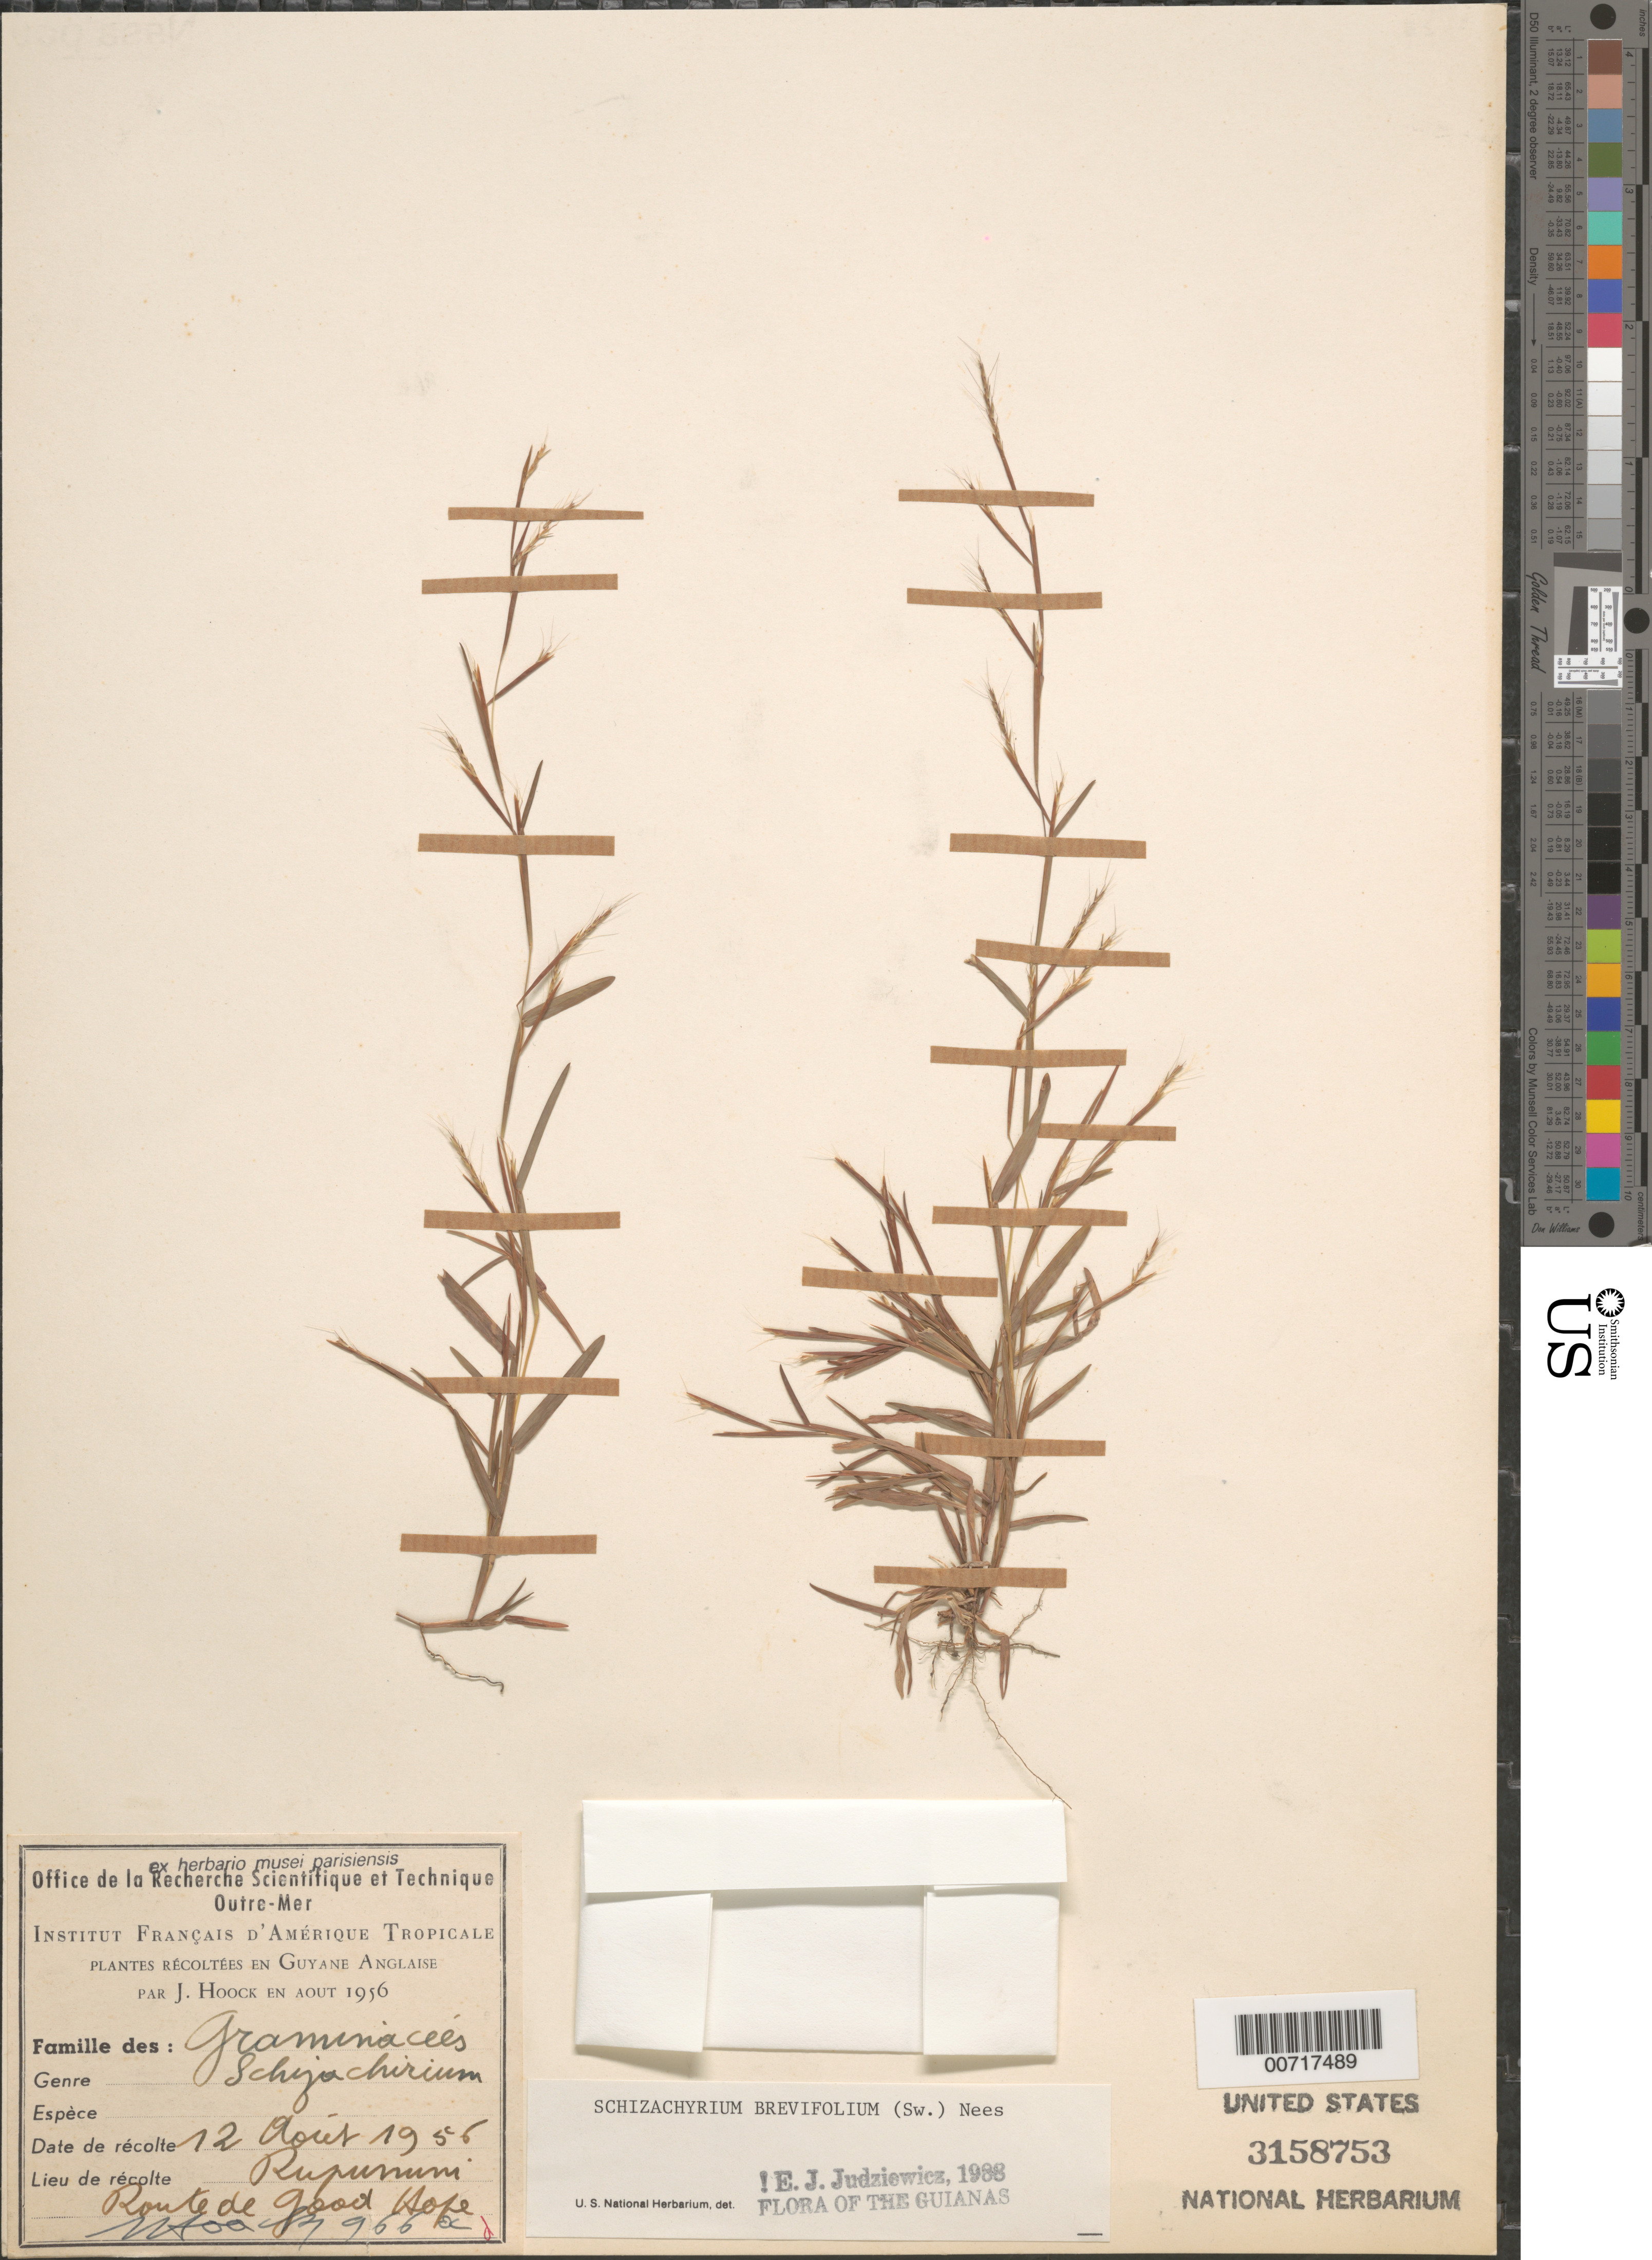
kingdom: Plantae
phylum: Tracheophyta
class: Liliopsida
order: Poales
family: Poaceae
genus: Schizachyrium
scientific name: Schizachyrium brevifolium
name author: (Sw.) Nees ex Büse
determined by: Judziewicz, E. J.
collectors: J. Hoock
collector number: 966 a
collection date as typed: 12-Aug-56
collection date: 1956-08-12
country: Guyana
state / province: U. Takutu-U. Essequibo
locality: Rupununi, Route de Good Hope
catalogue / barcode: US 3158753